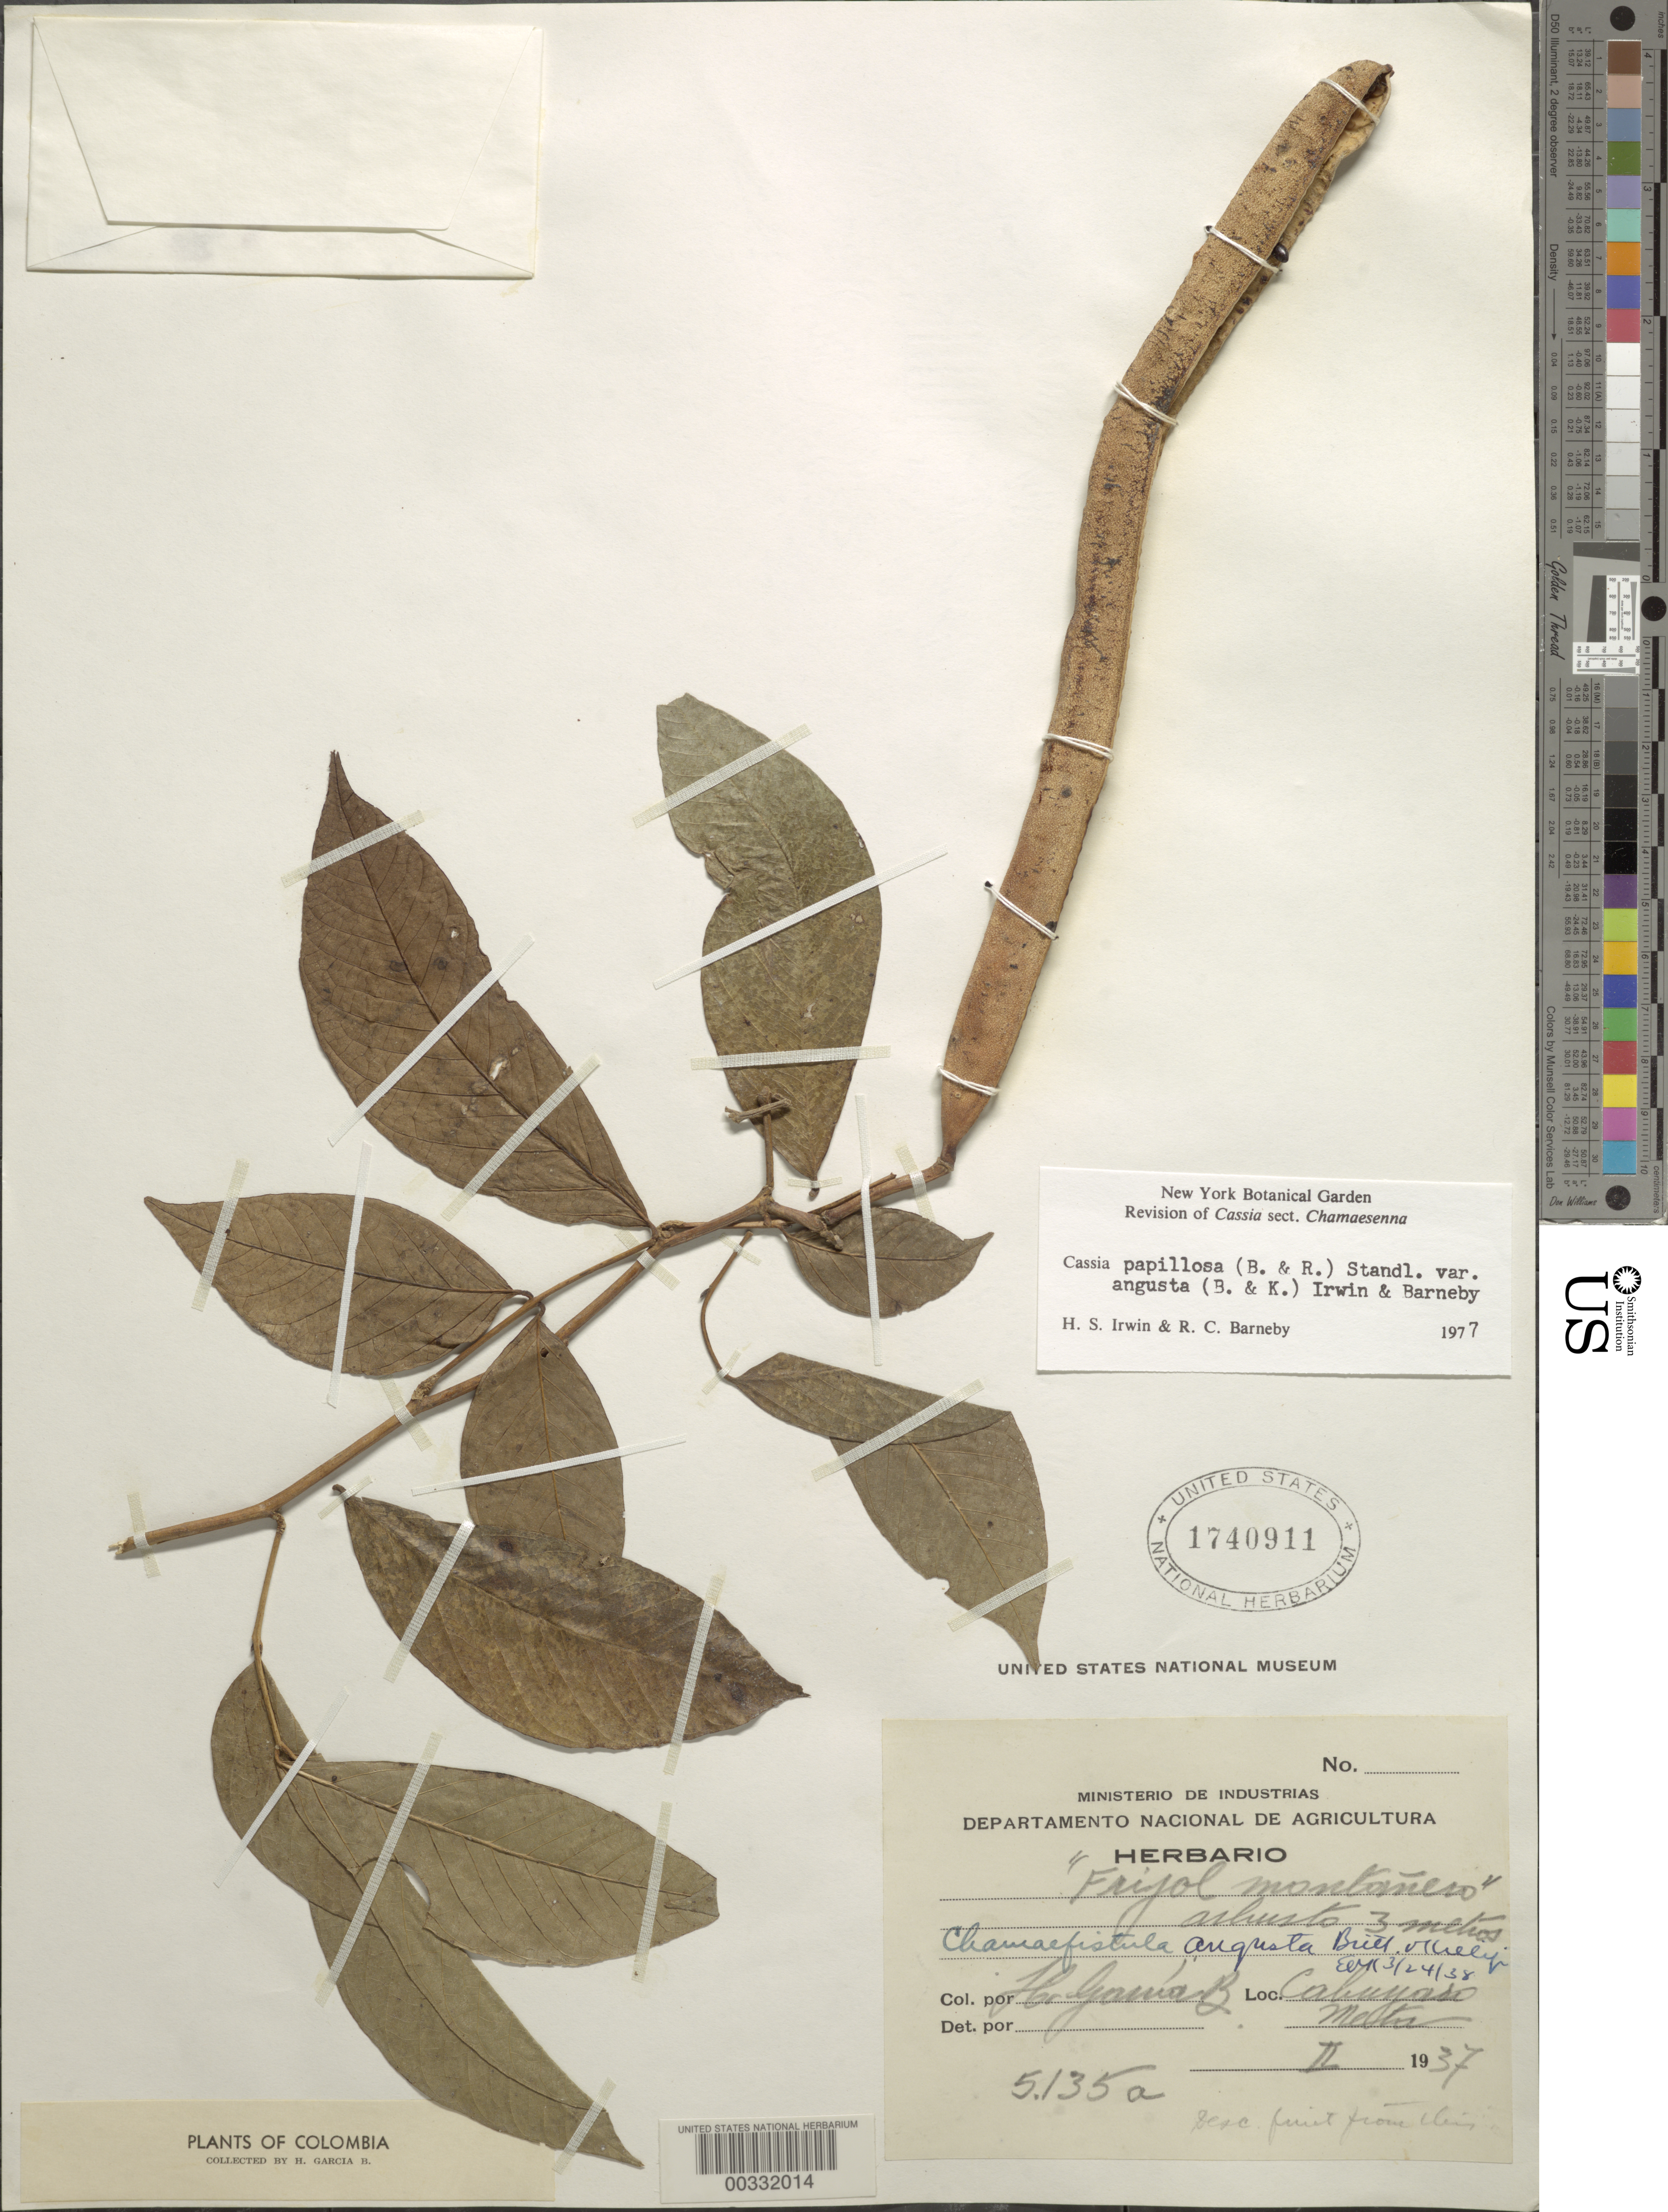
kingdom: Plantae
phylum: Tracheophyta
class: Magnoliopsida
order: Fabales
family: Fabaceae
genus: Senna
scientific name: Senna papillosa var. angusta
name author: (Britton & Killip) H.S. Irwin & Barneby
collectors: H. Gama B.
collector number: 5135a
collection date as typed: Feb 1937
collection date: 1937-02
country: Colombia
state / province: Meta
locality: Cabuyan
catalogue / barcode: US 1740911